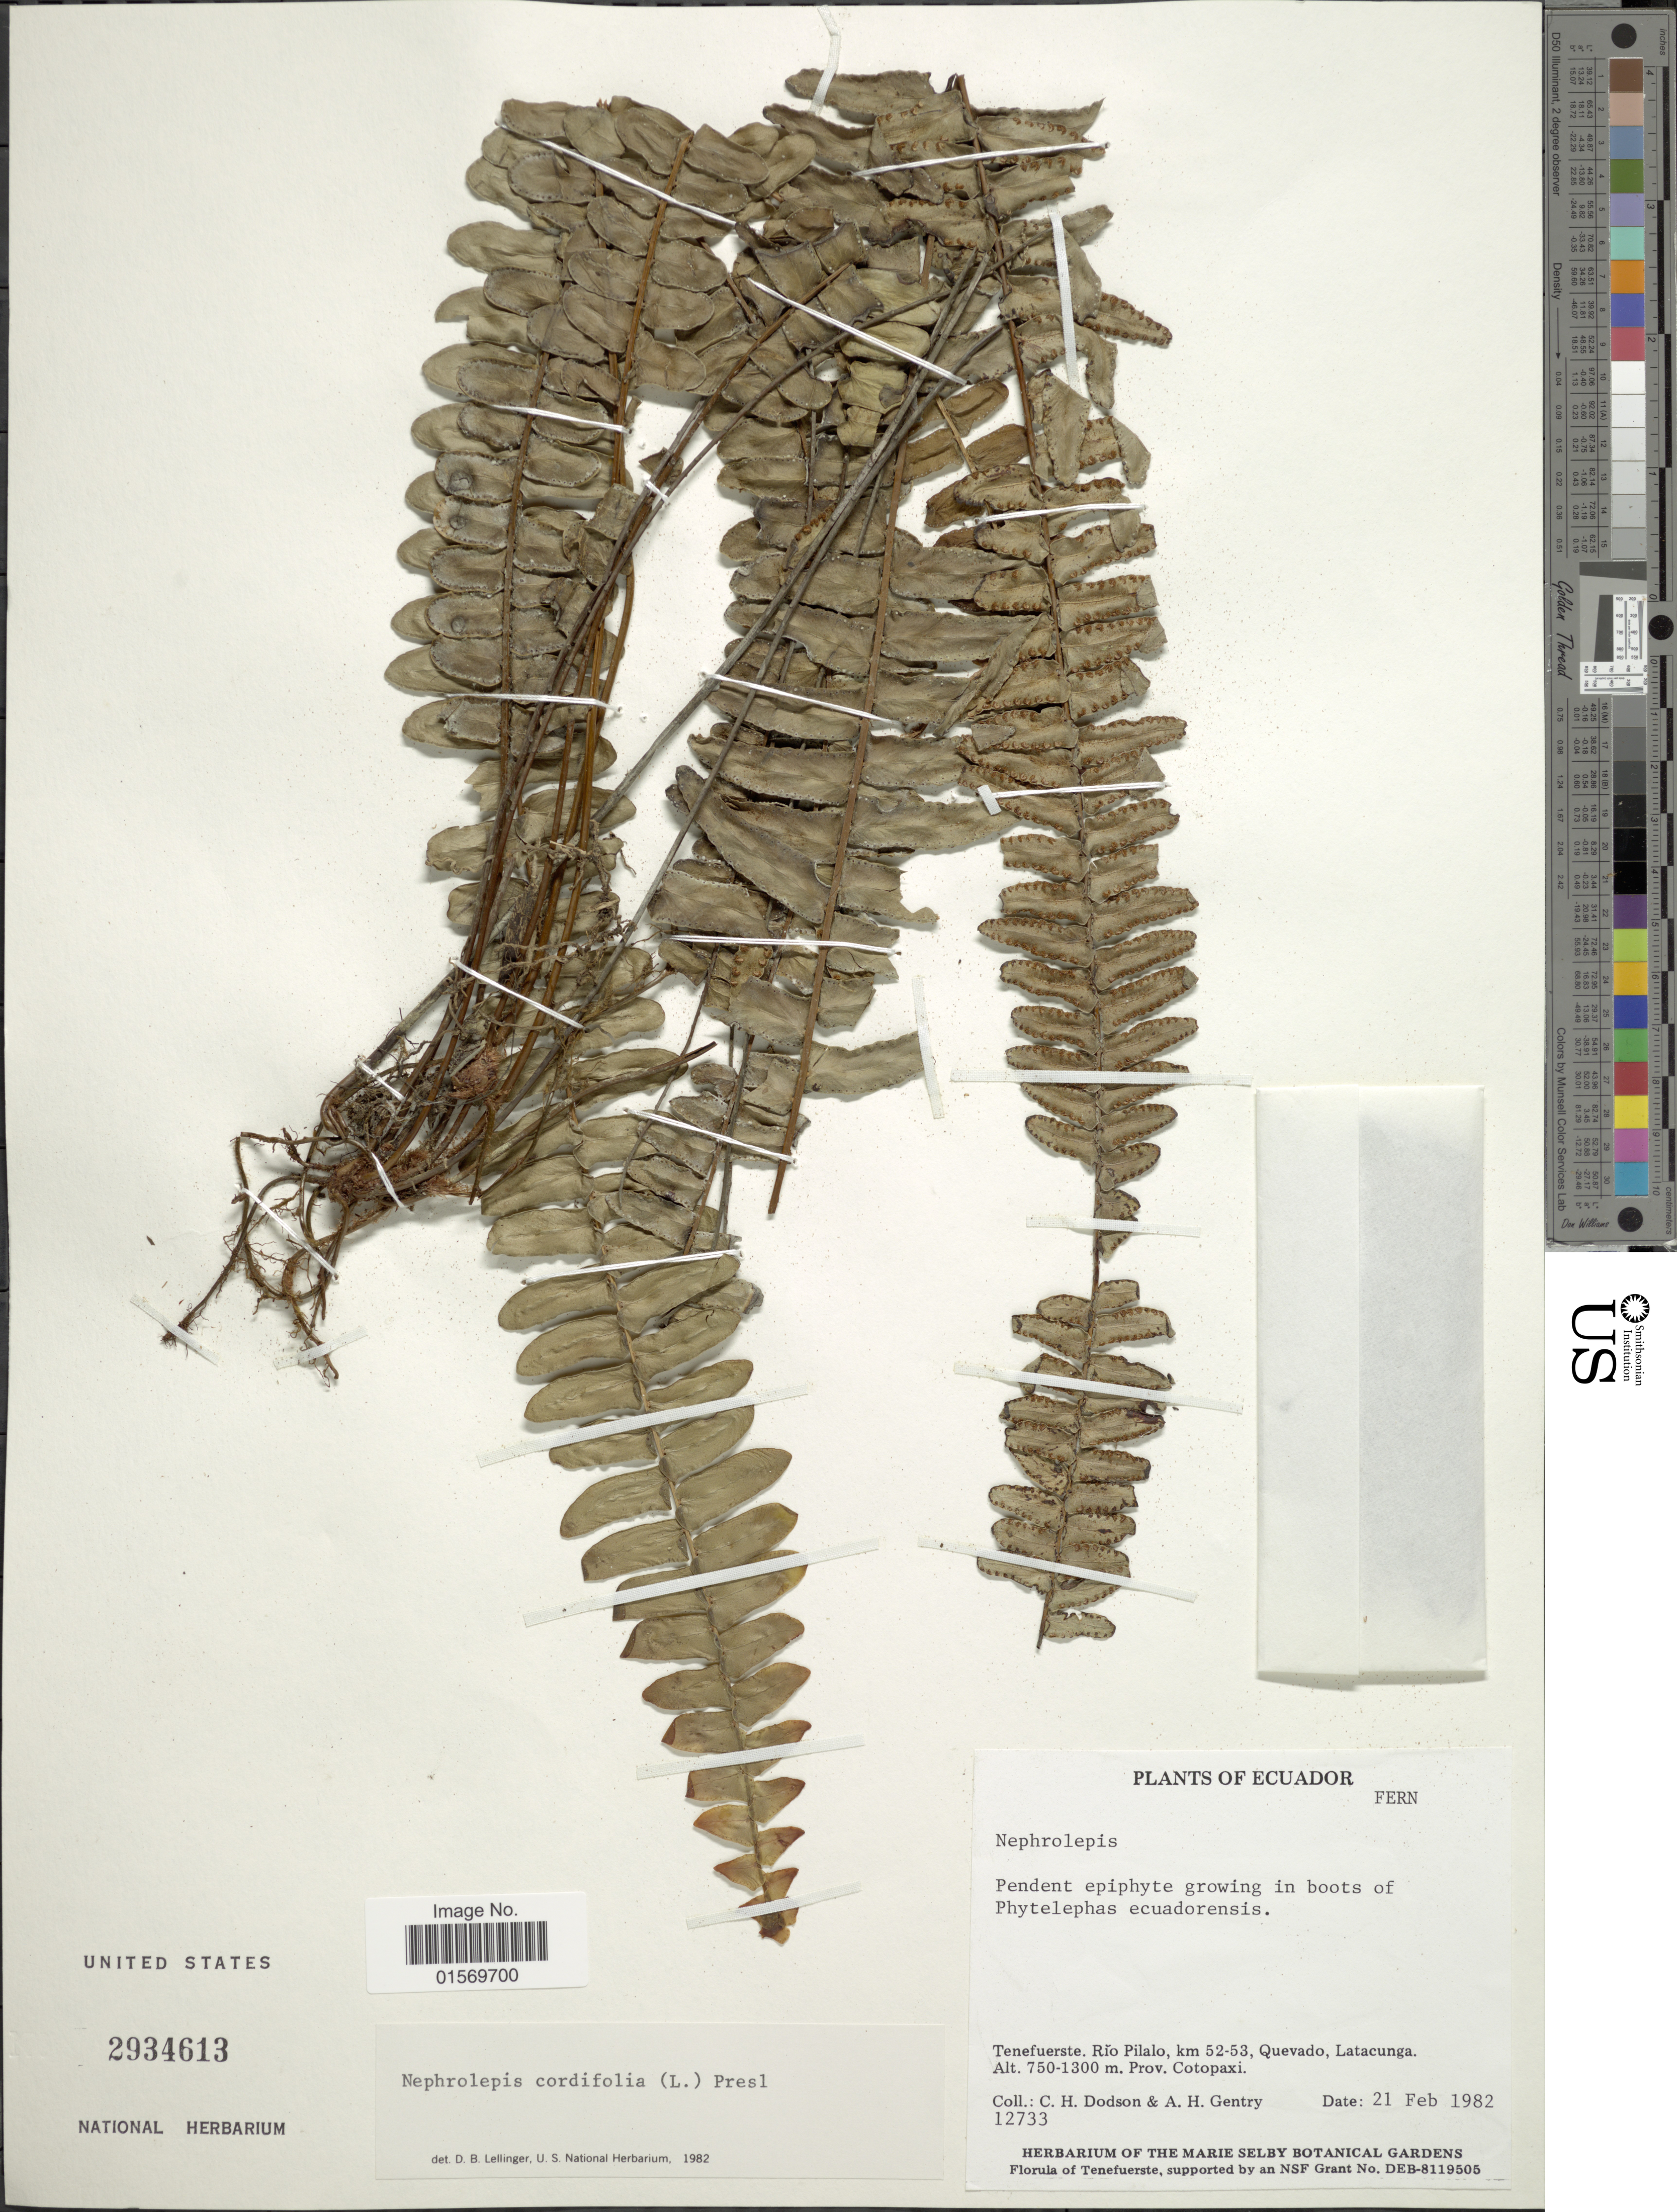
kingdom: Plantae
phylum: Tracheophyta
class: Polypodiopsida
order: Polypodiales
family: Nephrolepidaceae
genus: Nephrolepis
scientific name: Nephrolepis cordifolia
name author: (L.) C. Presl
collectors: C. H. Dodson & A. H. Gentry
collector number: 12733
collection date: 1982-02-21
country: Ecuador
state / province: Cotopaxi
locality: Tenefuerste, Rio Pilalo, km 52-53, Quevado, Latacunga.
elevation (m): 750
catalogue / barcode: US 2934613